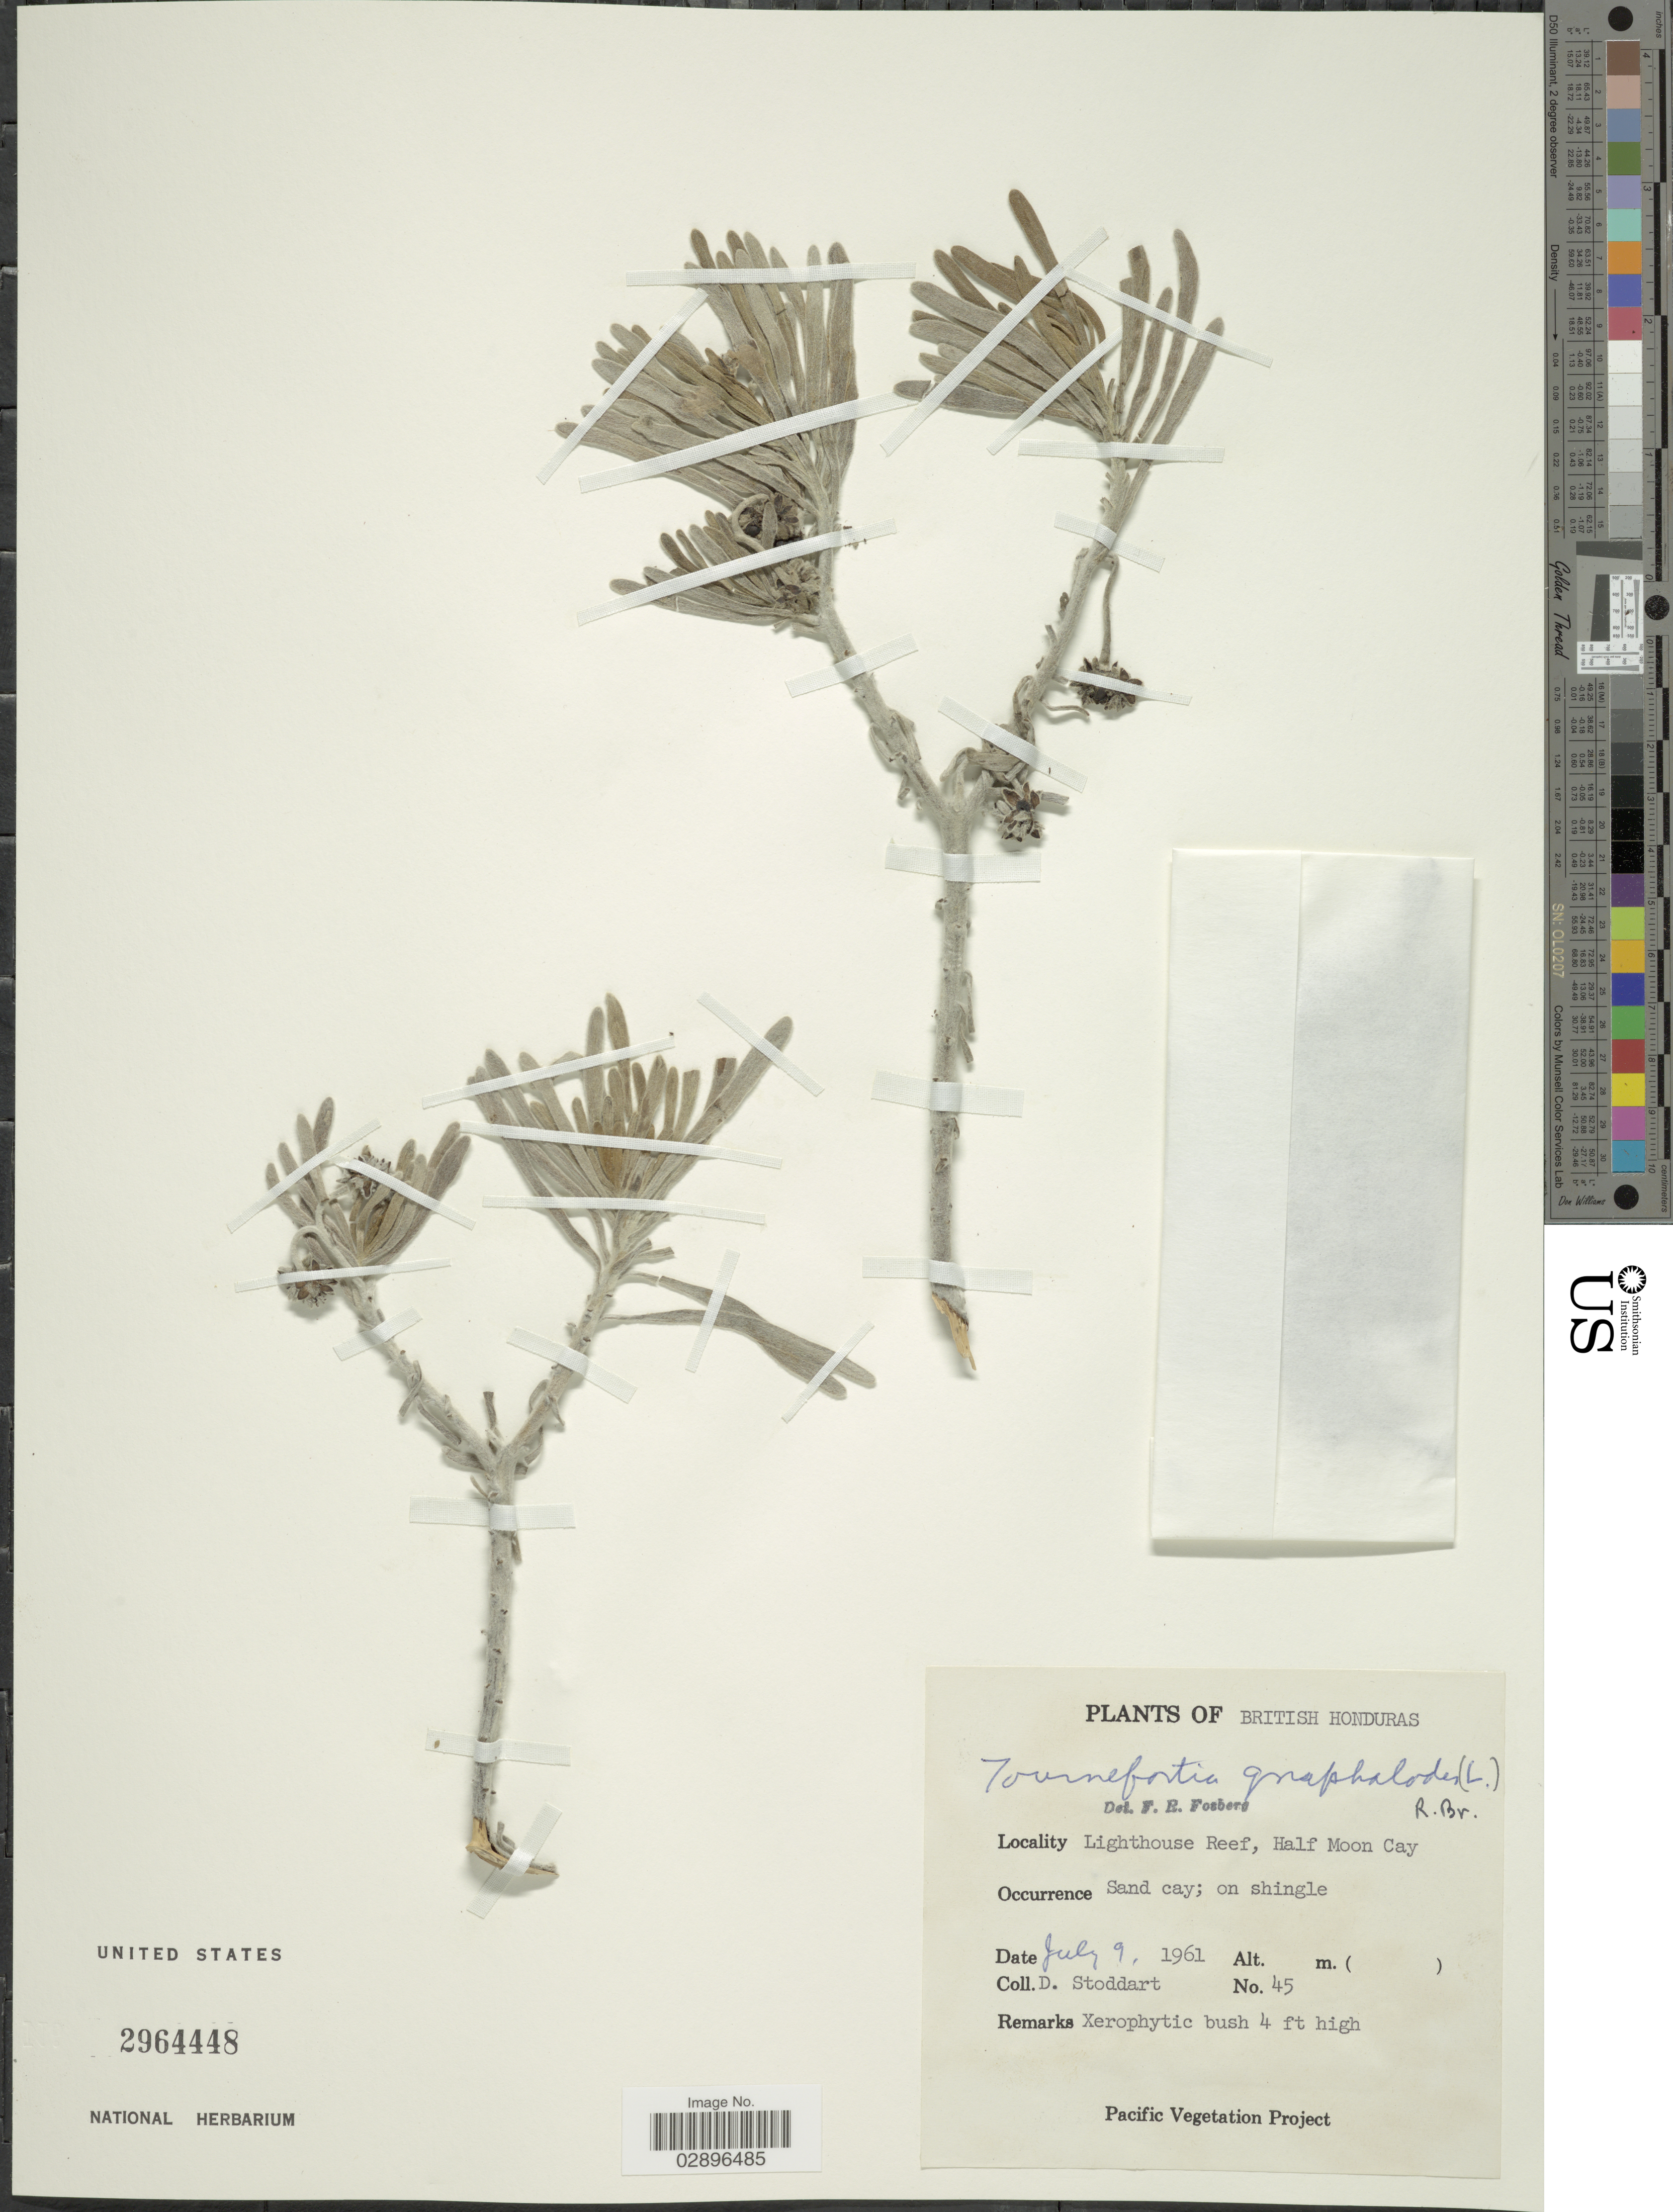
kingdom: Plantae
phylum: Tracheophyta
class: Magnoliopsida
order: Boraginales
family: Heliotropiaceae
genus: Tournefortia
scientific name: Tournefortia gnaphalodes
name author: (L.) R. Br.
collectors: D. Stoddart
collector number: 45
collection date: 1961-07-09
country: Belize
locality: British Honduras. Lighthouse Reef, Half Moon Cay.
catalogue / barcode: US 2964448